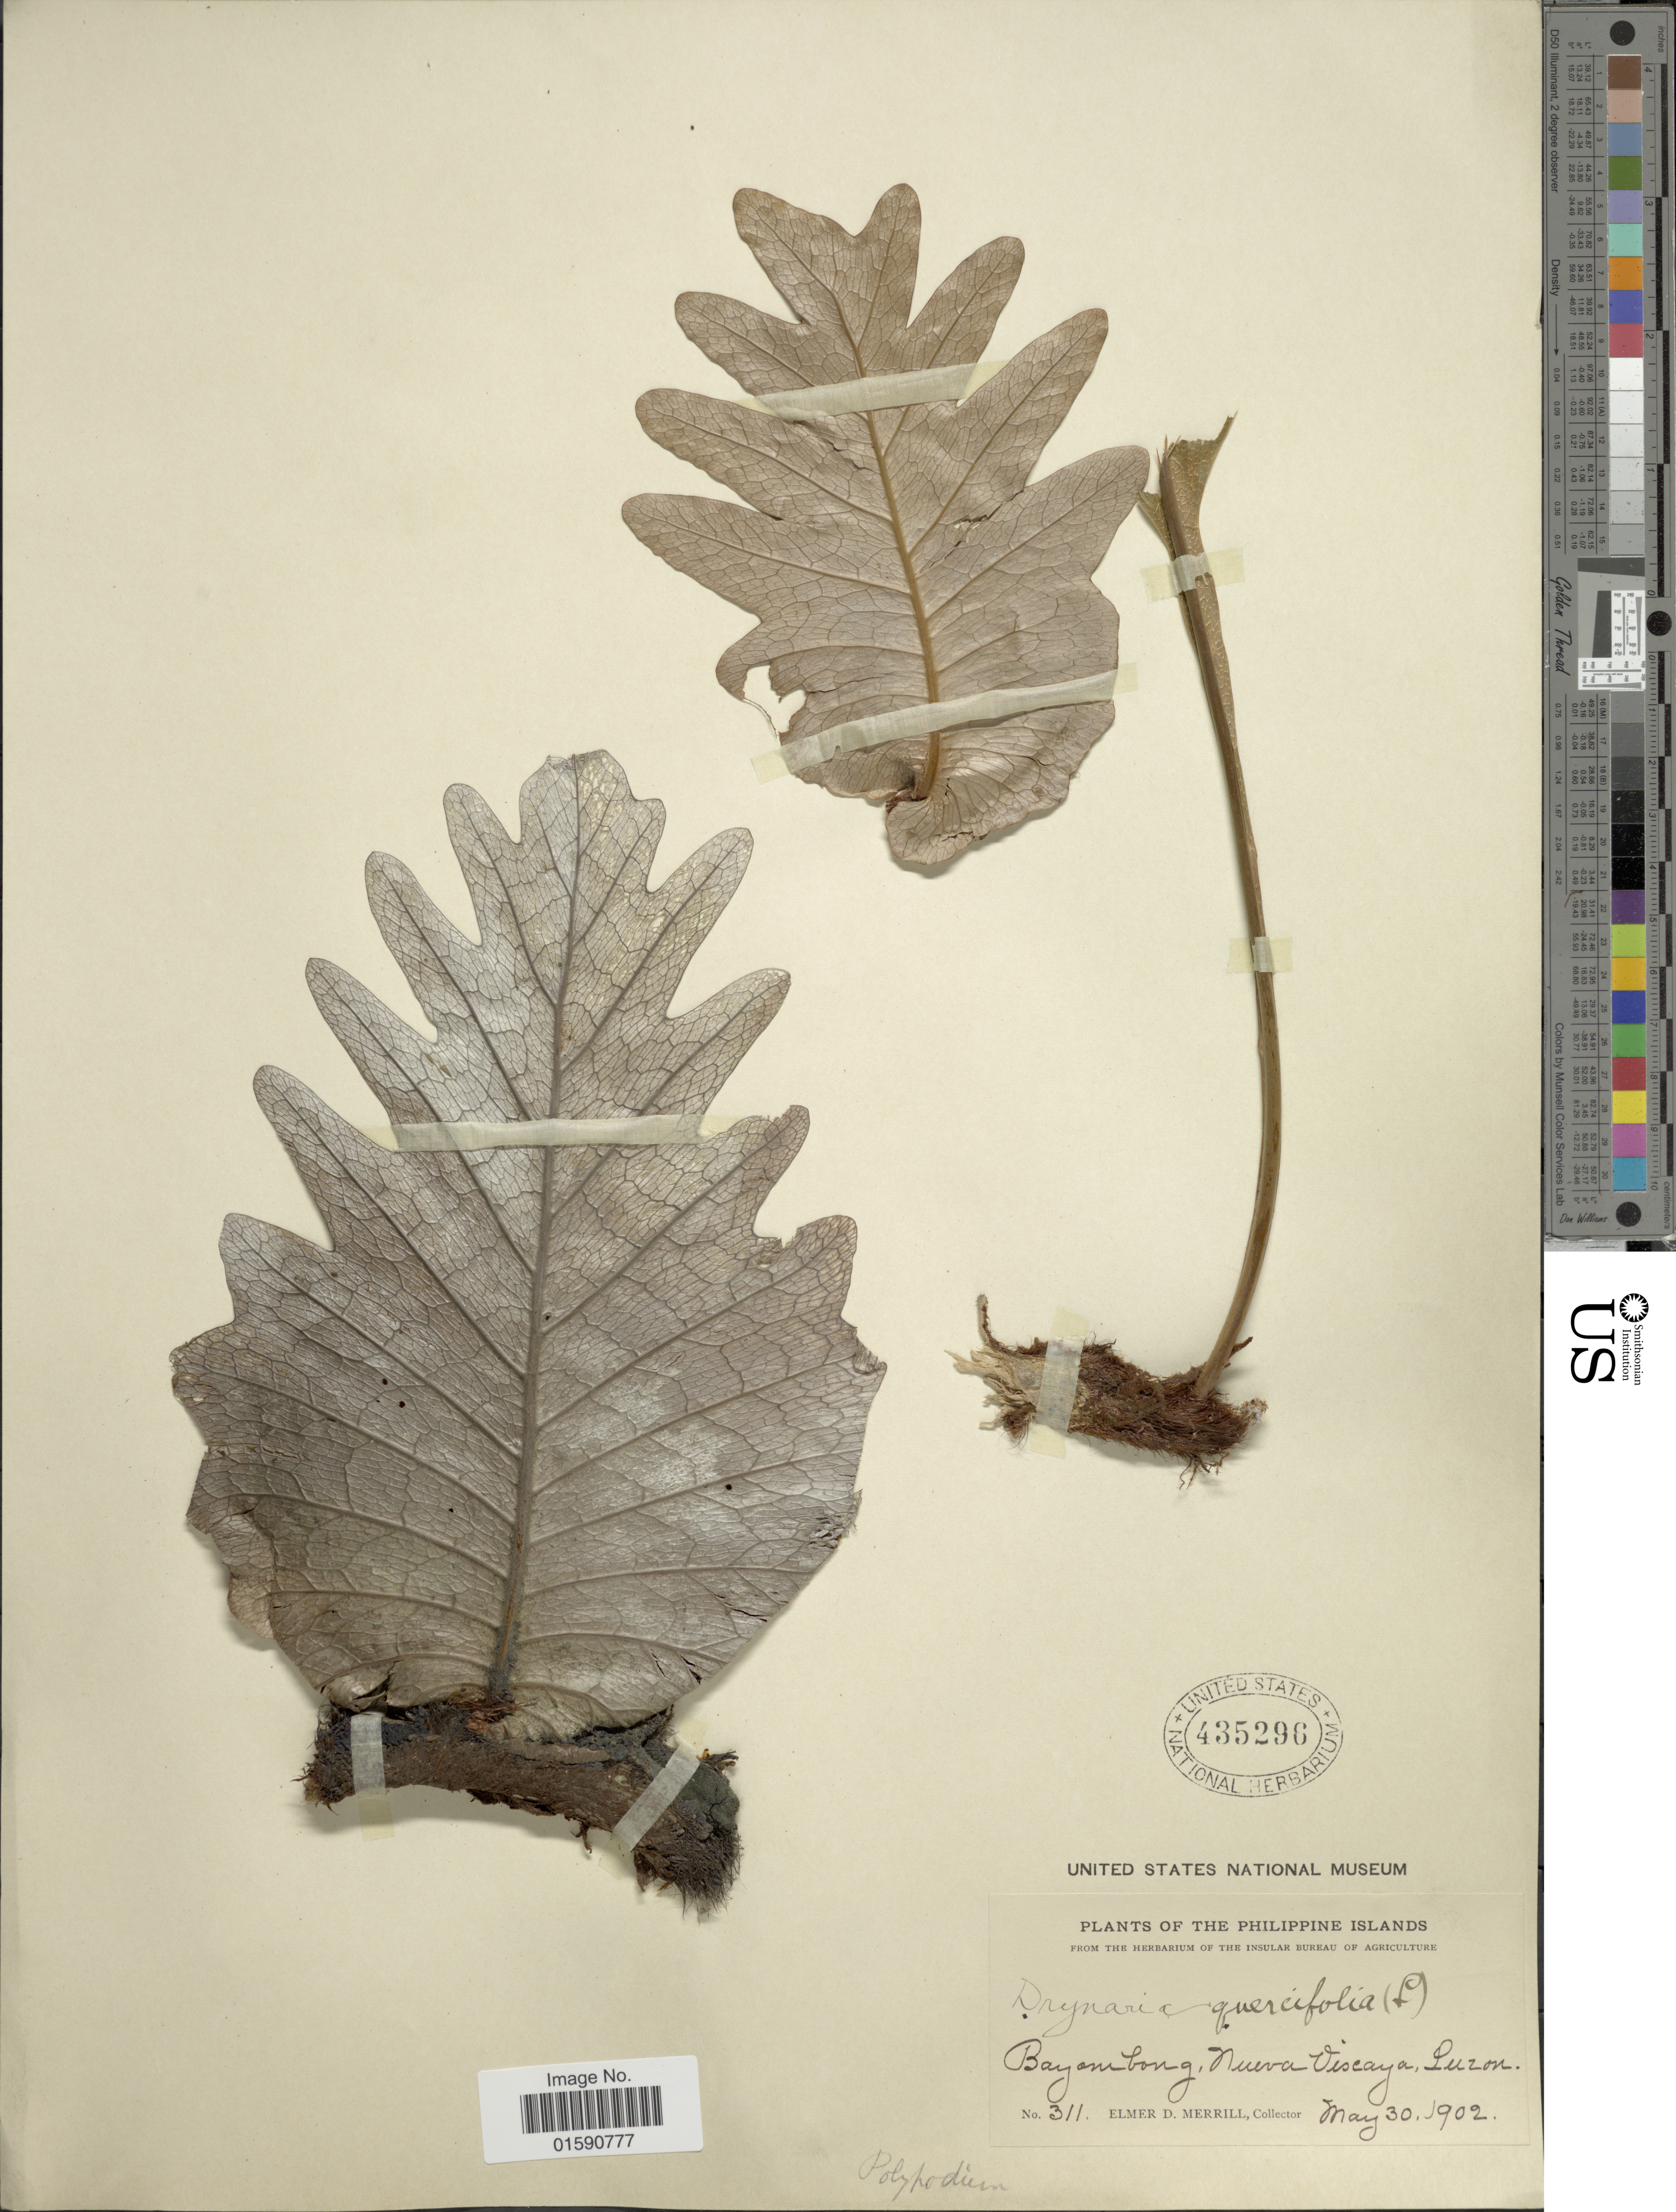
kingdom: Plantae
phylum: Tracheophyta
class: Polypodiopsida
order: Polypodiales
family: Polypodiaceae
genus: Drynaria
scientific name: Drynaria quercifolia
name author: (L.) J. Sm.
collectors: E. D. Merrill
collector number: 311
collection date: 1902-05-30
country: Philippines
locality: Payambong, Nueva Viscaya, Luzon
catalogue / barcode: US 435296